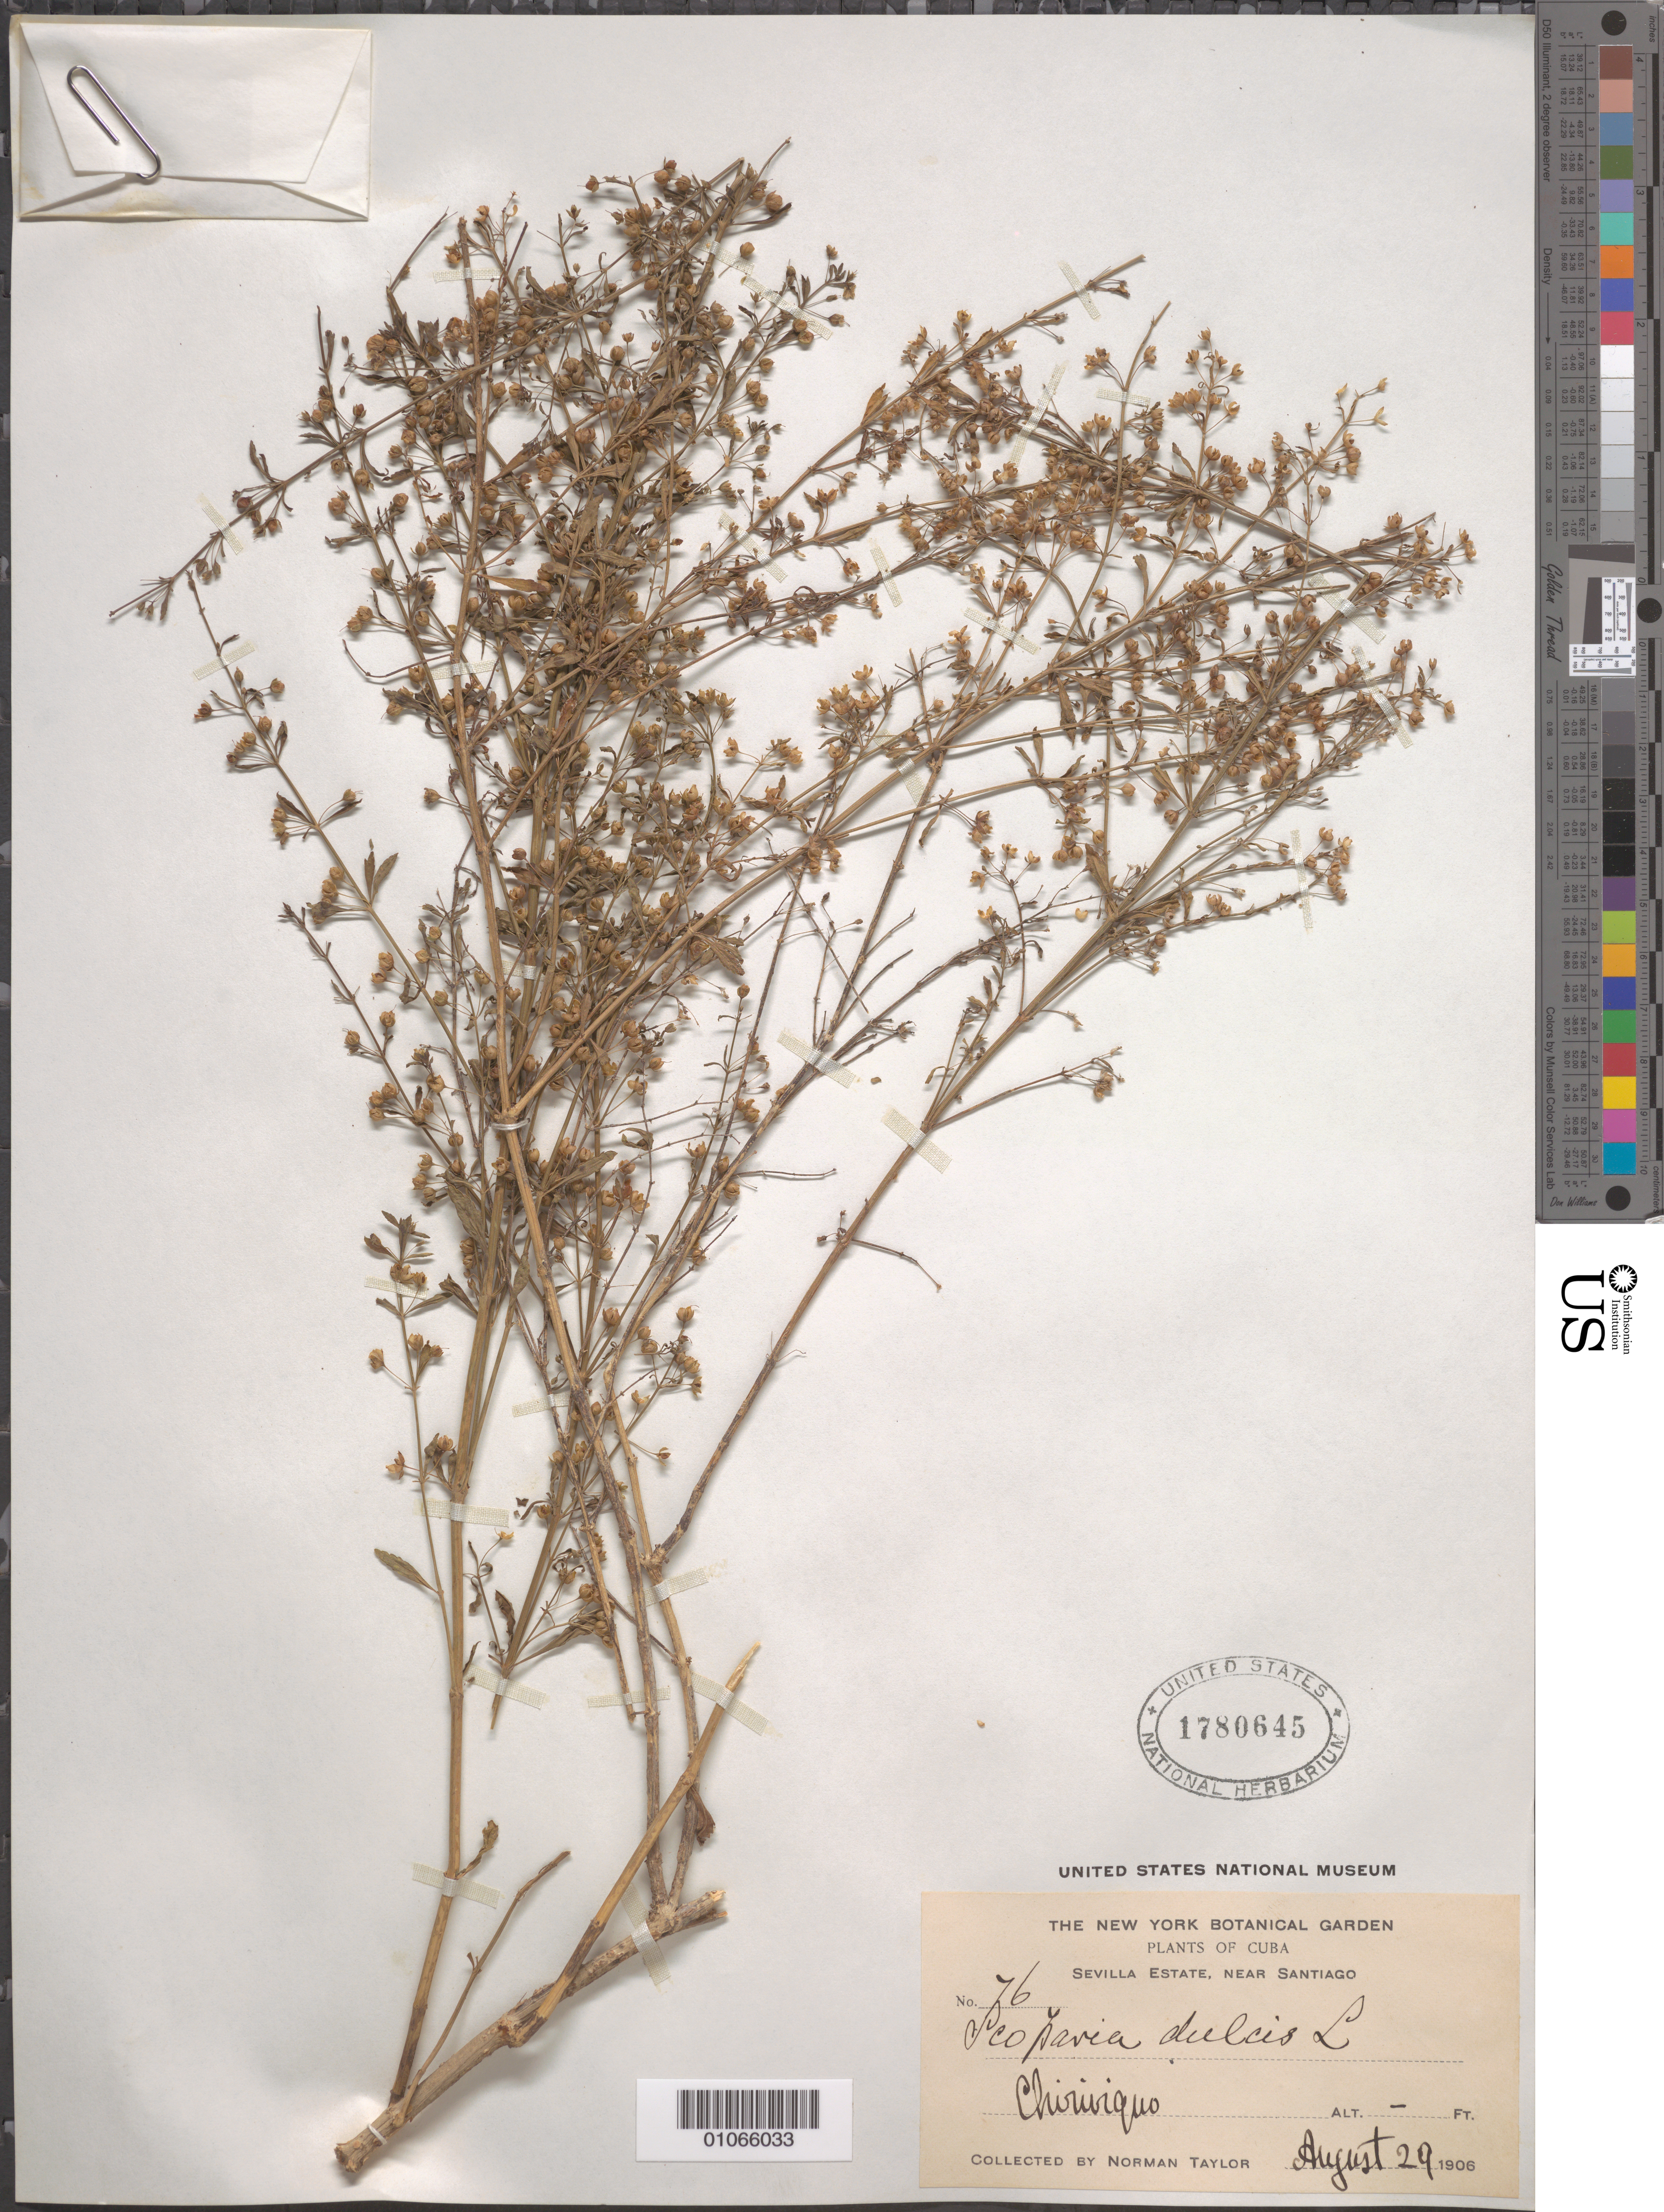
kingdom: Plantae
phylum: Tracheophyta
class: Magnoliopsida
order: Lamiales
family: Plantaginaceae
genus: Scoparia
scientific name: Scoparia dulcis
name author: L.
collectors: N. Taylor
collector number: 76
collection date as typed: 29 Aug 1906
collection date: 1906-08-29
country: Cuba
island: Cuba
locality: Sevilla Estate, near Santiago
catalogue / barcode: US 1780645